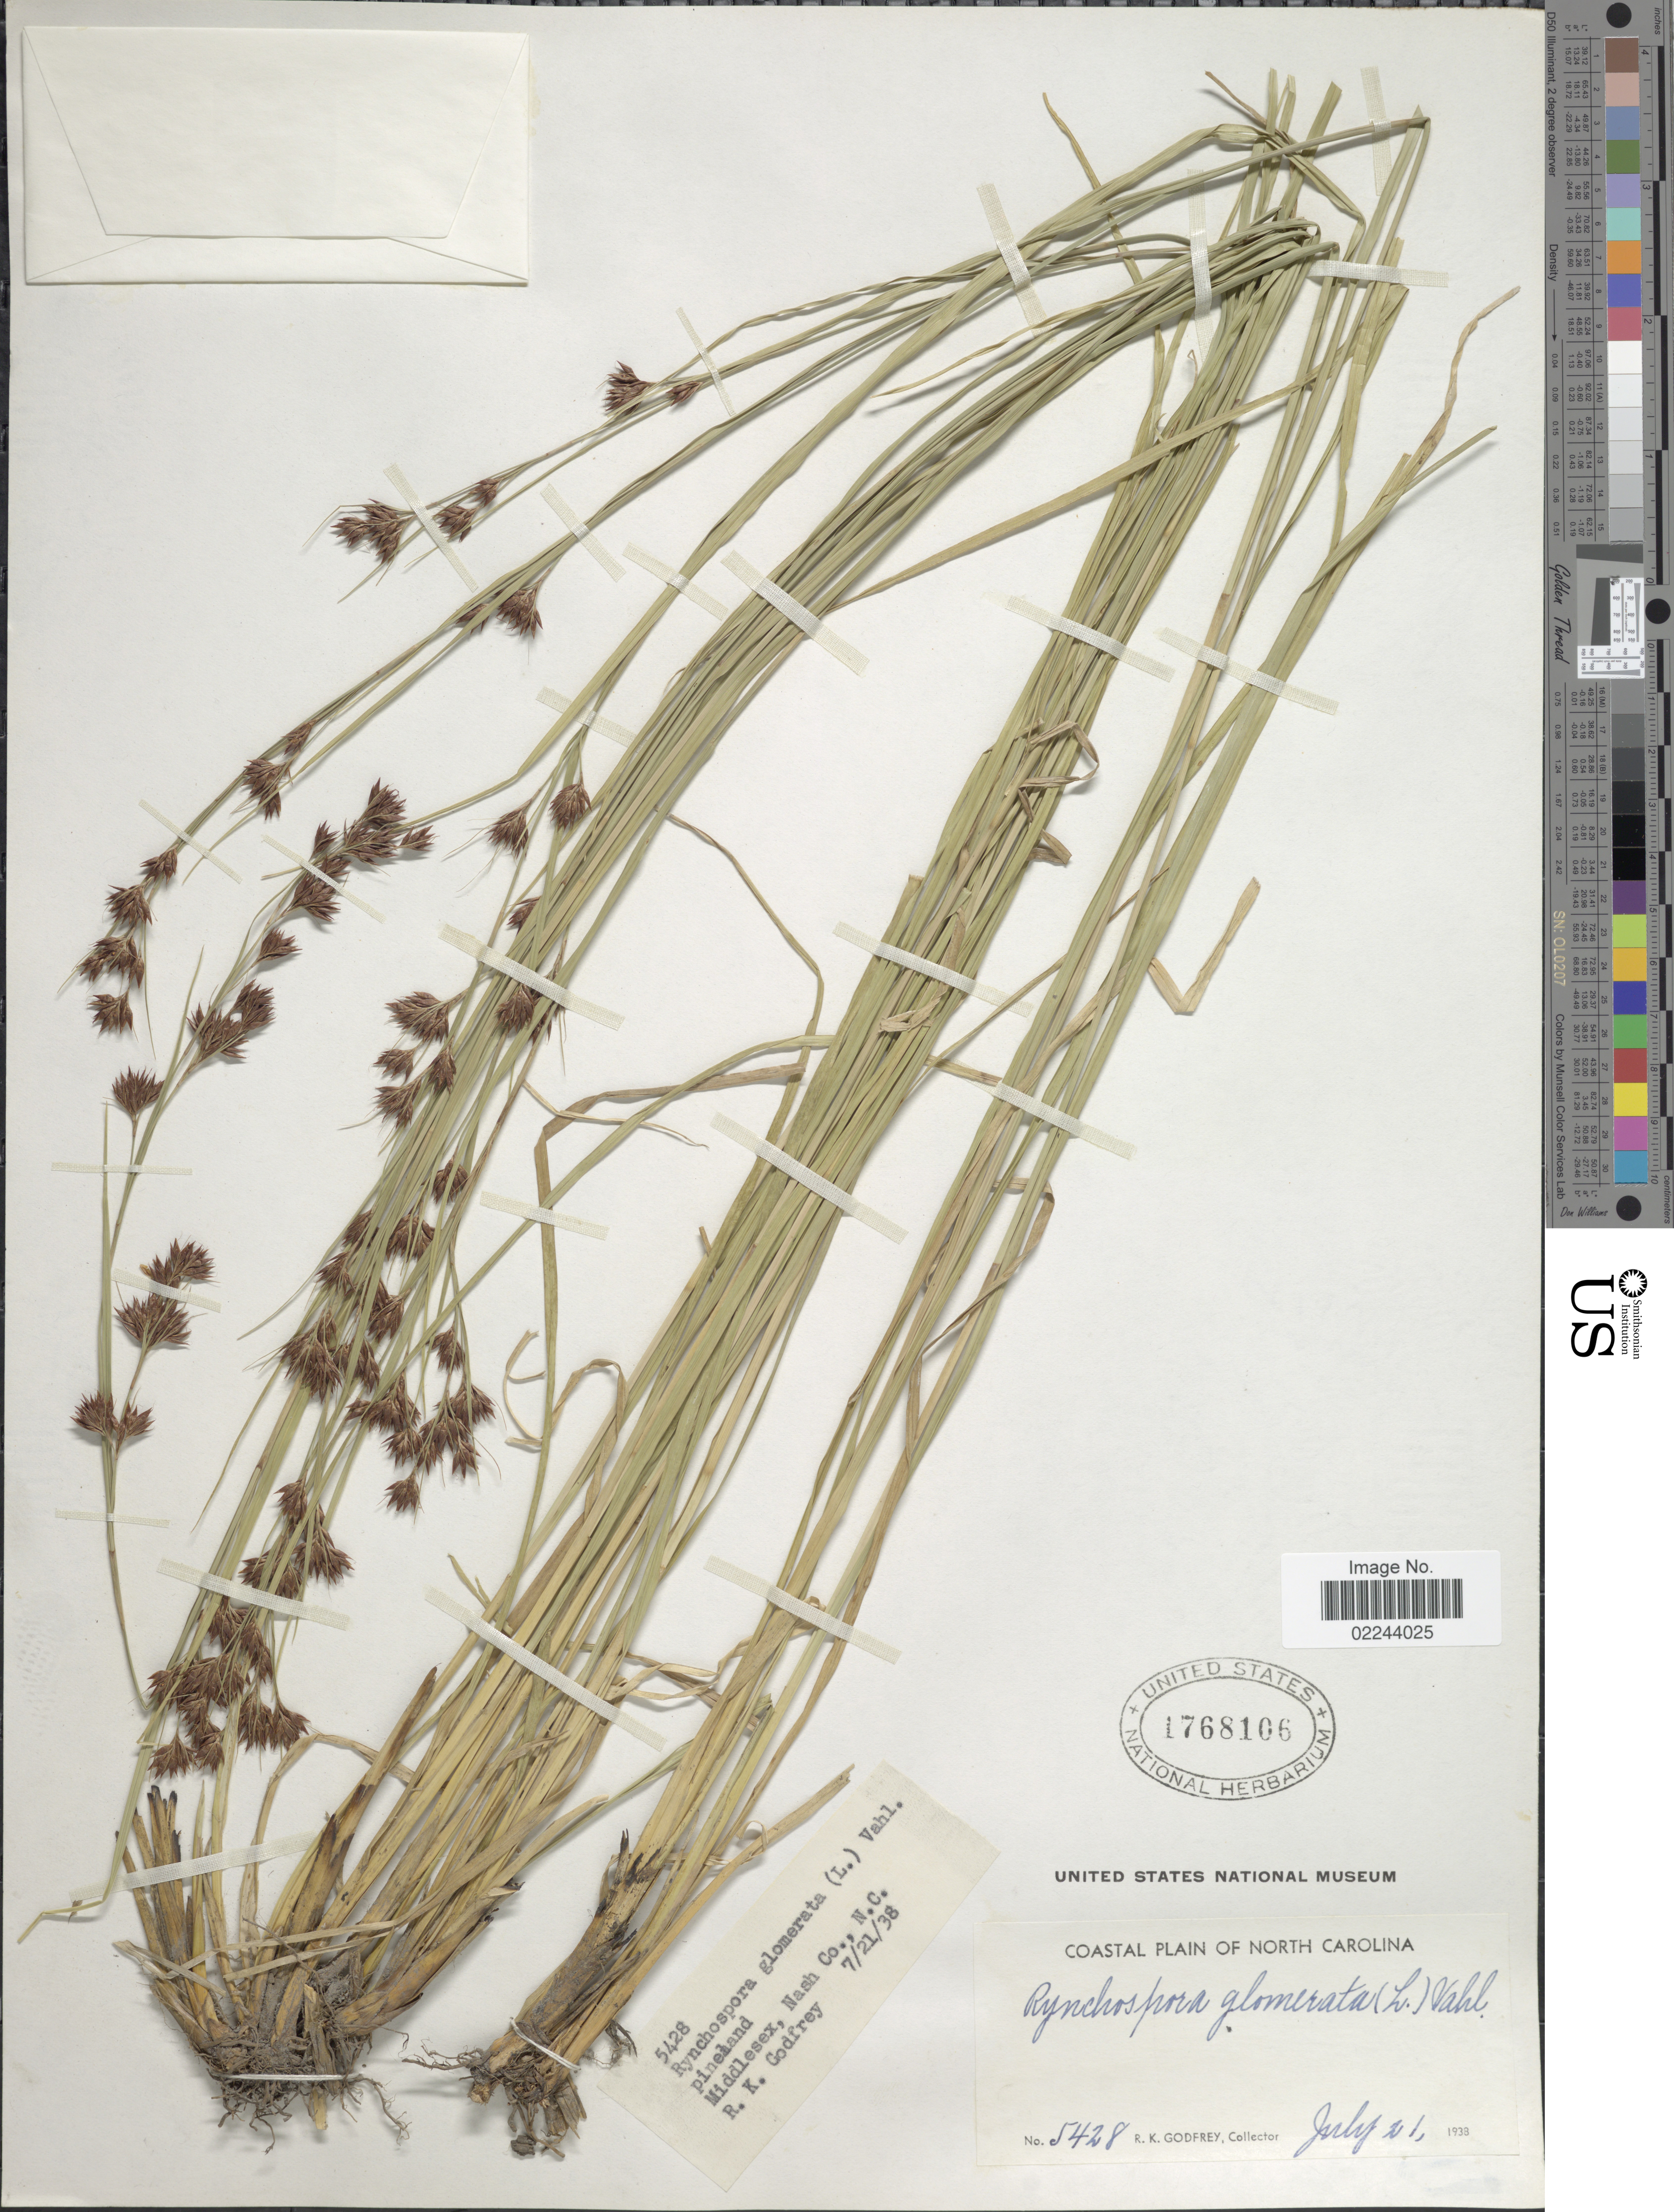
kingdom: Plantae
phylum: Tracheophyta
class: Liliopsida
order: Poales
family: Cyperaceae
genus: Rhynchospora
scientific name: Rhynchospora glomerata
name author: (L.) Vahl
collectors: R. K. Godfrey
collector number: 5428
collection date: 1938-07-21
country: United States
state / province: North Carolina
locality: Coastal Plain of North Carolina, Middlesex, Nash Co., N.C.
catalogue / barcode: US 1768106